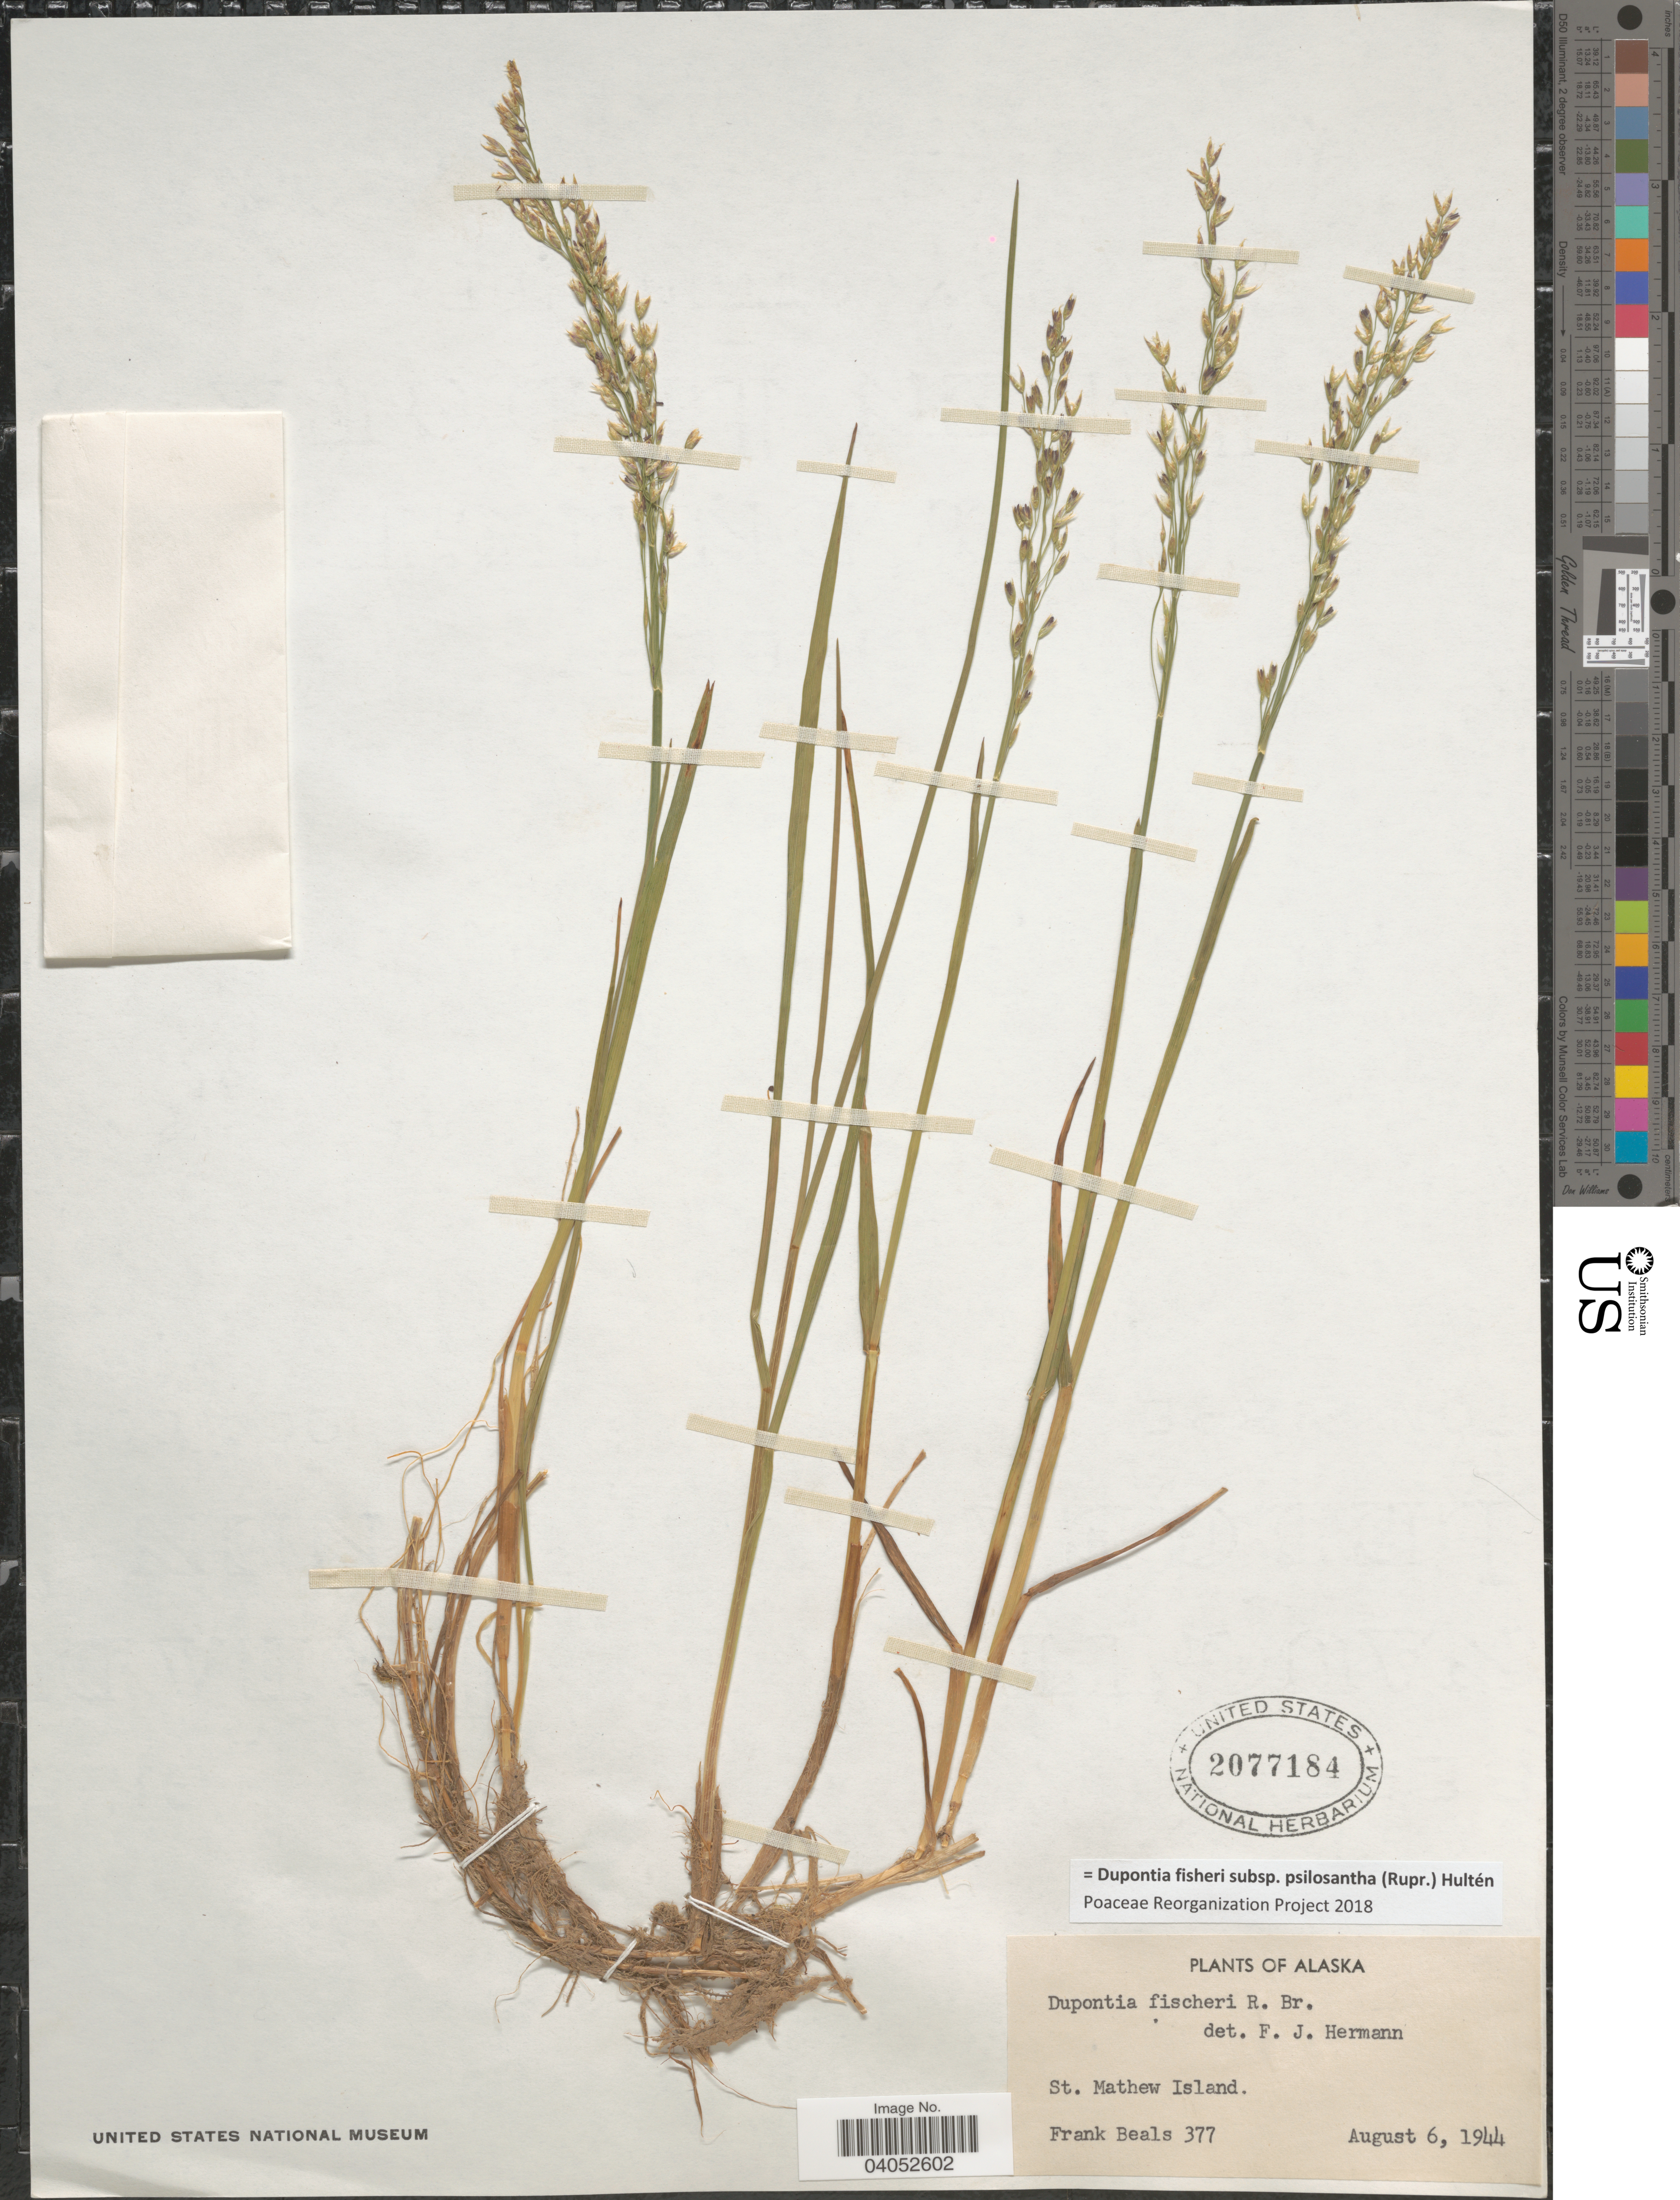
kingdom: Plantae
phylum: Tracheophyta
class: Liliopsida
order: Poales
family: Poaceae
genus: Dupontia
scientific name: Dupontia fisheri subsp. psilosantha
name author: (Rupr.) Hultén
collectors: F. Beals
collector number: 377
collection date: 1944-08-06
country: United States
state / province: Alaska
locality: St. Mathew Island.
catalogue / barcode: US 2077184